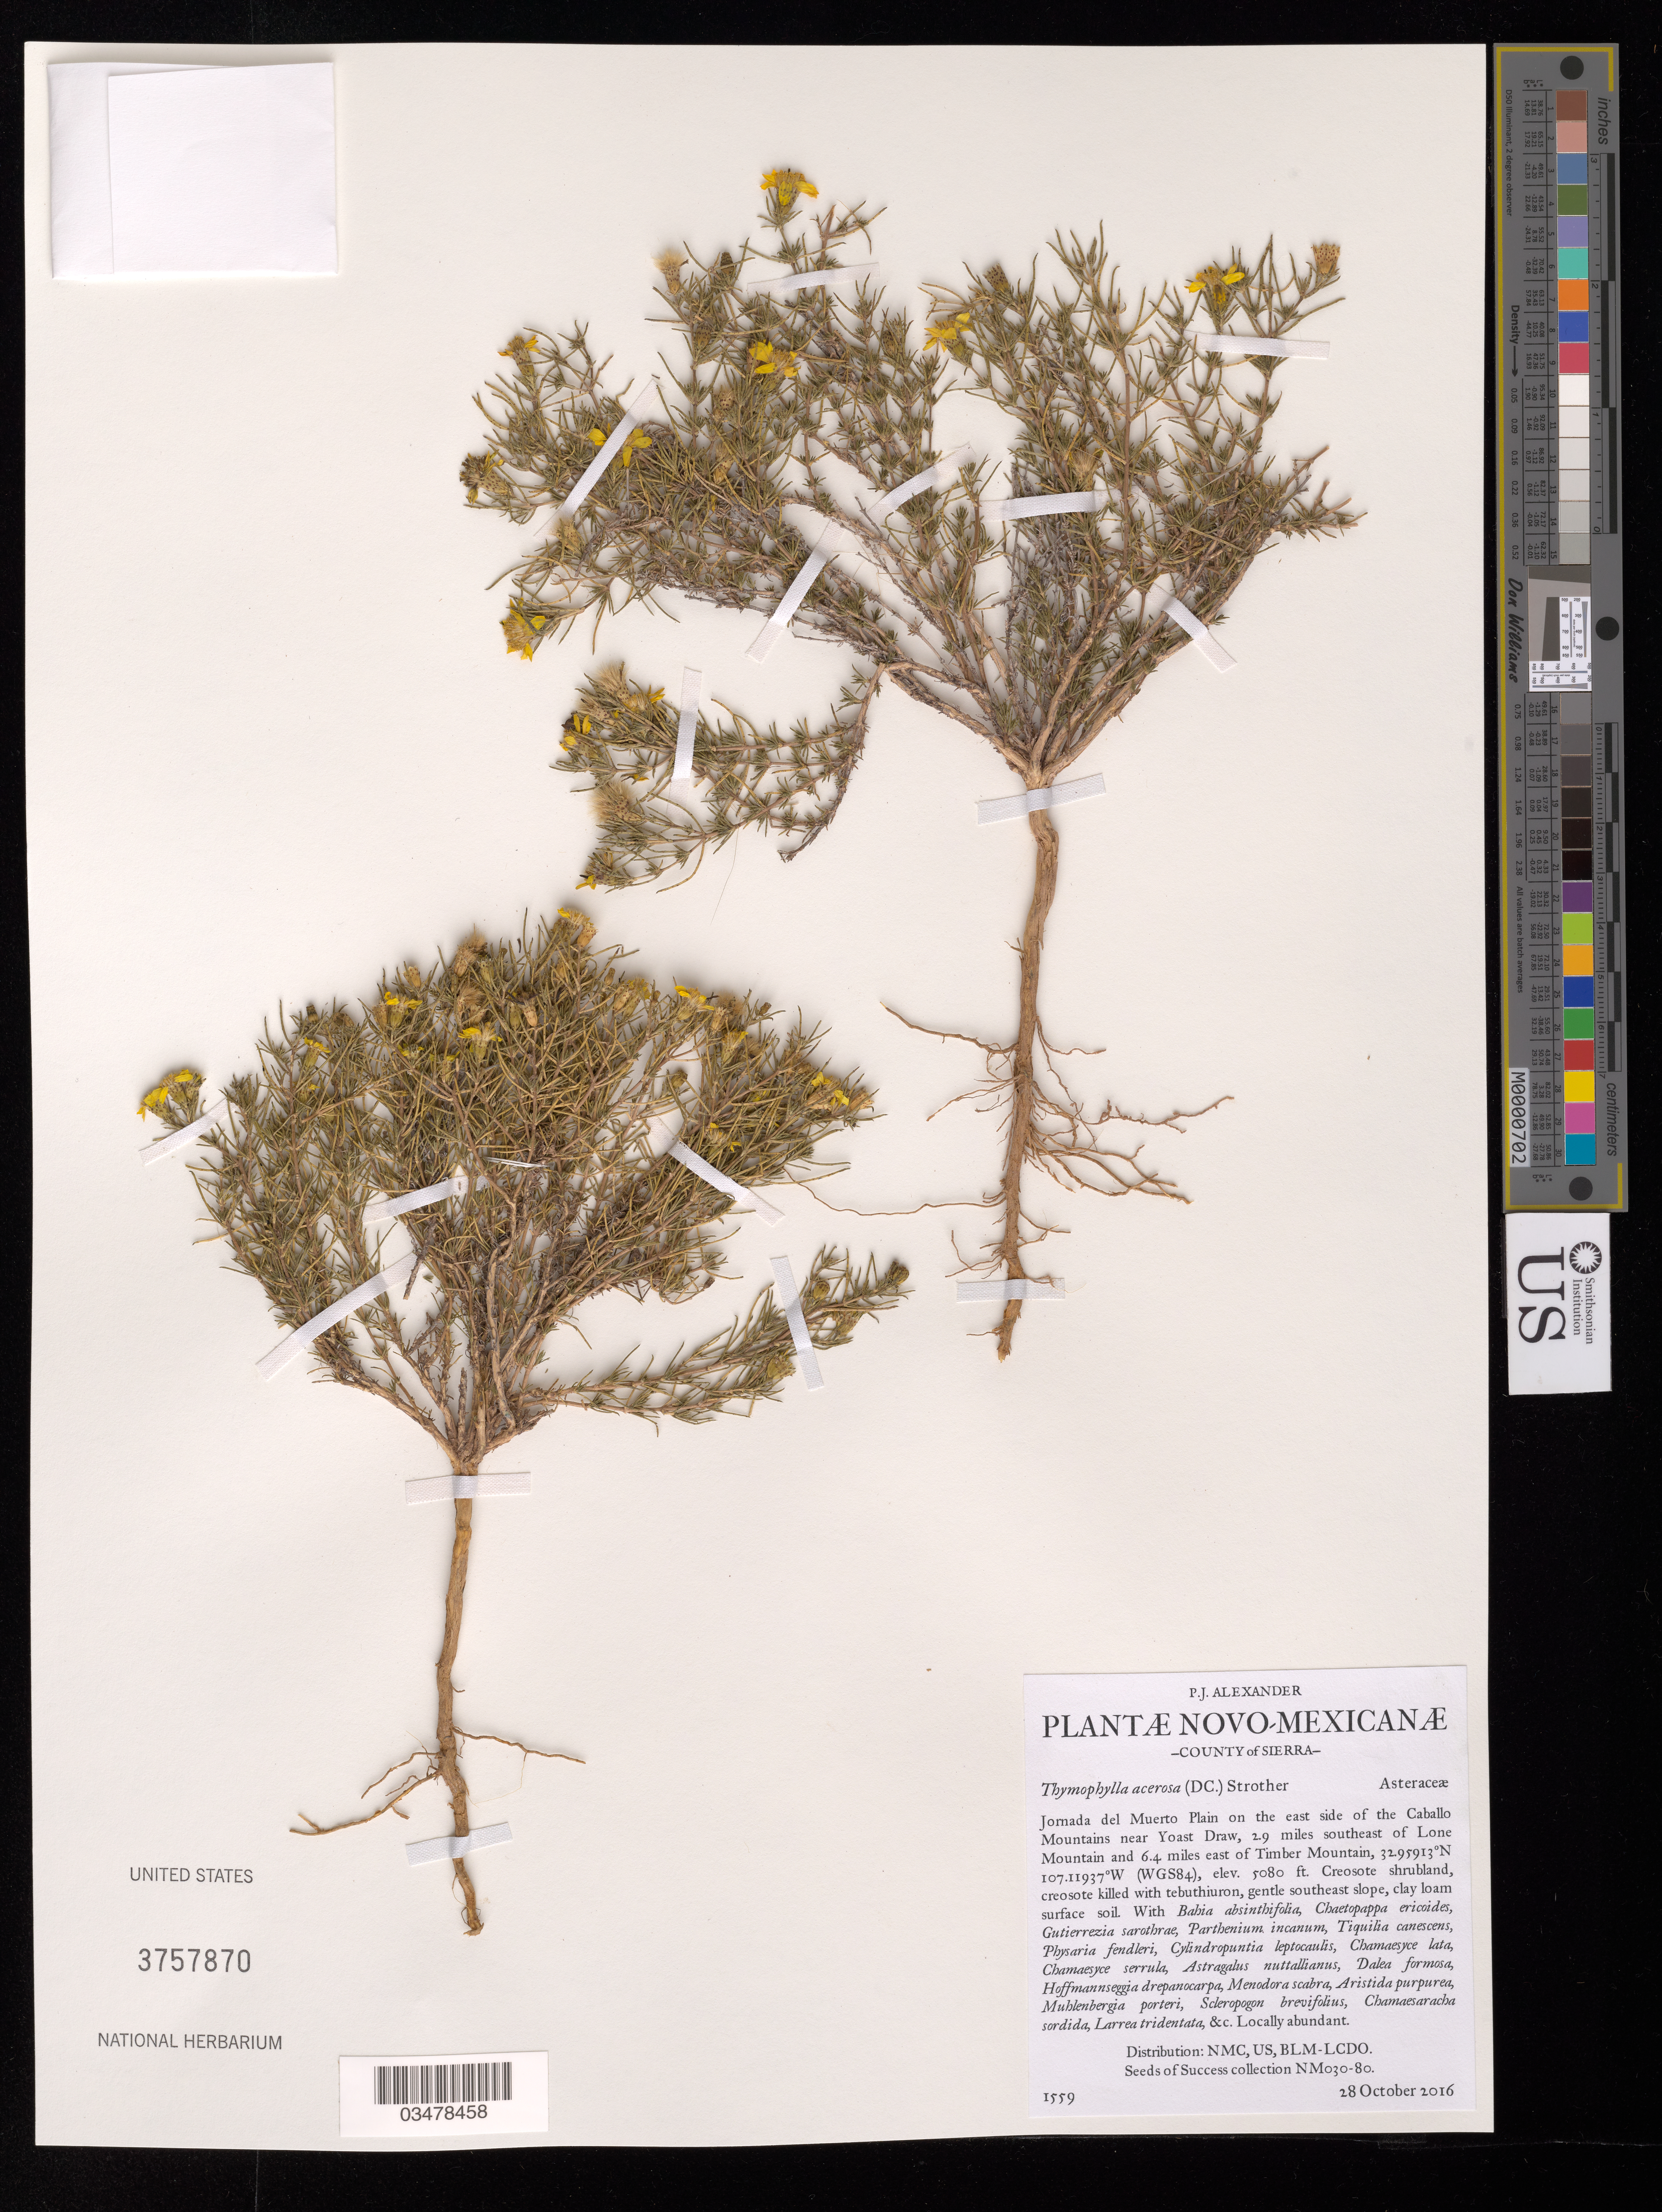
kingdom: Plantae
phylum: Tracheophyta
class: Magnoliopsida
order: Asterales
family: Asteraceae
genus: Thymophylla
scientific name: Thymophylla acerosa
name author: (DC.) Strother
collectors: P. Alexander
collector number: NM030-080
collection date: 2016-10-28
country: United States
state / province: New Mexico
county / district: Sierra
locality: Jornada del Muerto Plain, E side of the Caballo Mtns near Yoast Draw, 2.9 mi. SE of Lone Mtn and 6.4 mi. E of Timber Mtn.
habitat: Clay loam surface soil. Creosote shrubland. With Tiquilia canescens, Physaria fendleri, Dalea formosa, etc.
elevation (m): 1548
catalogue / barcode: US 3757870